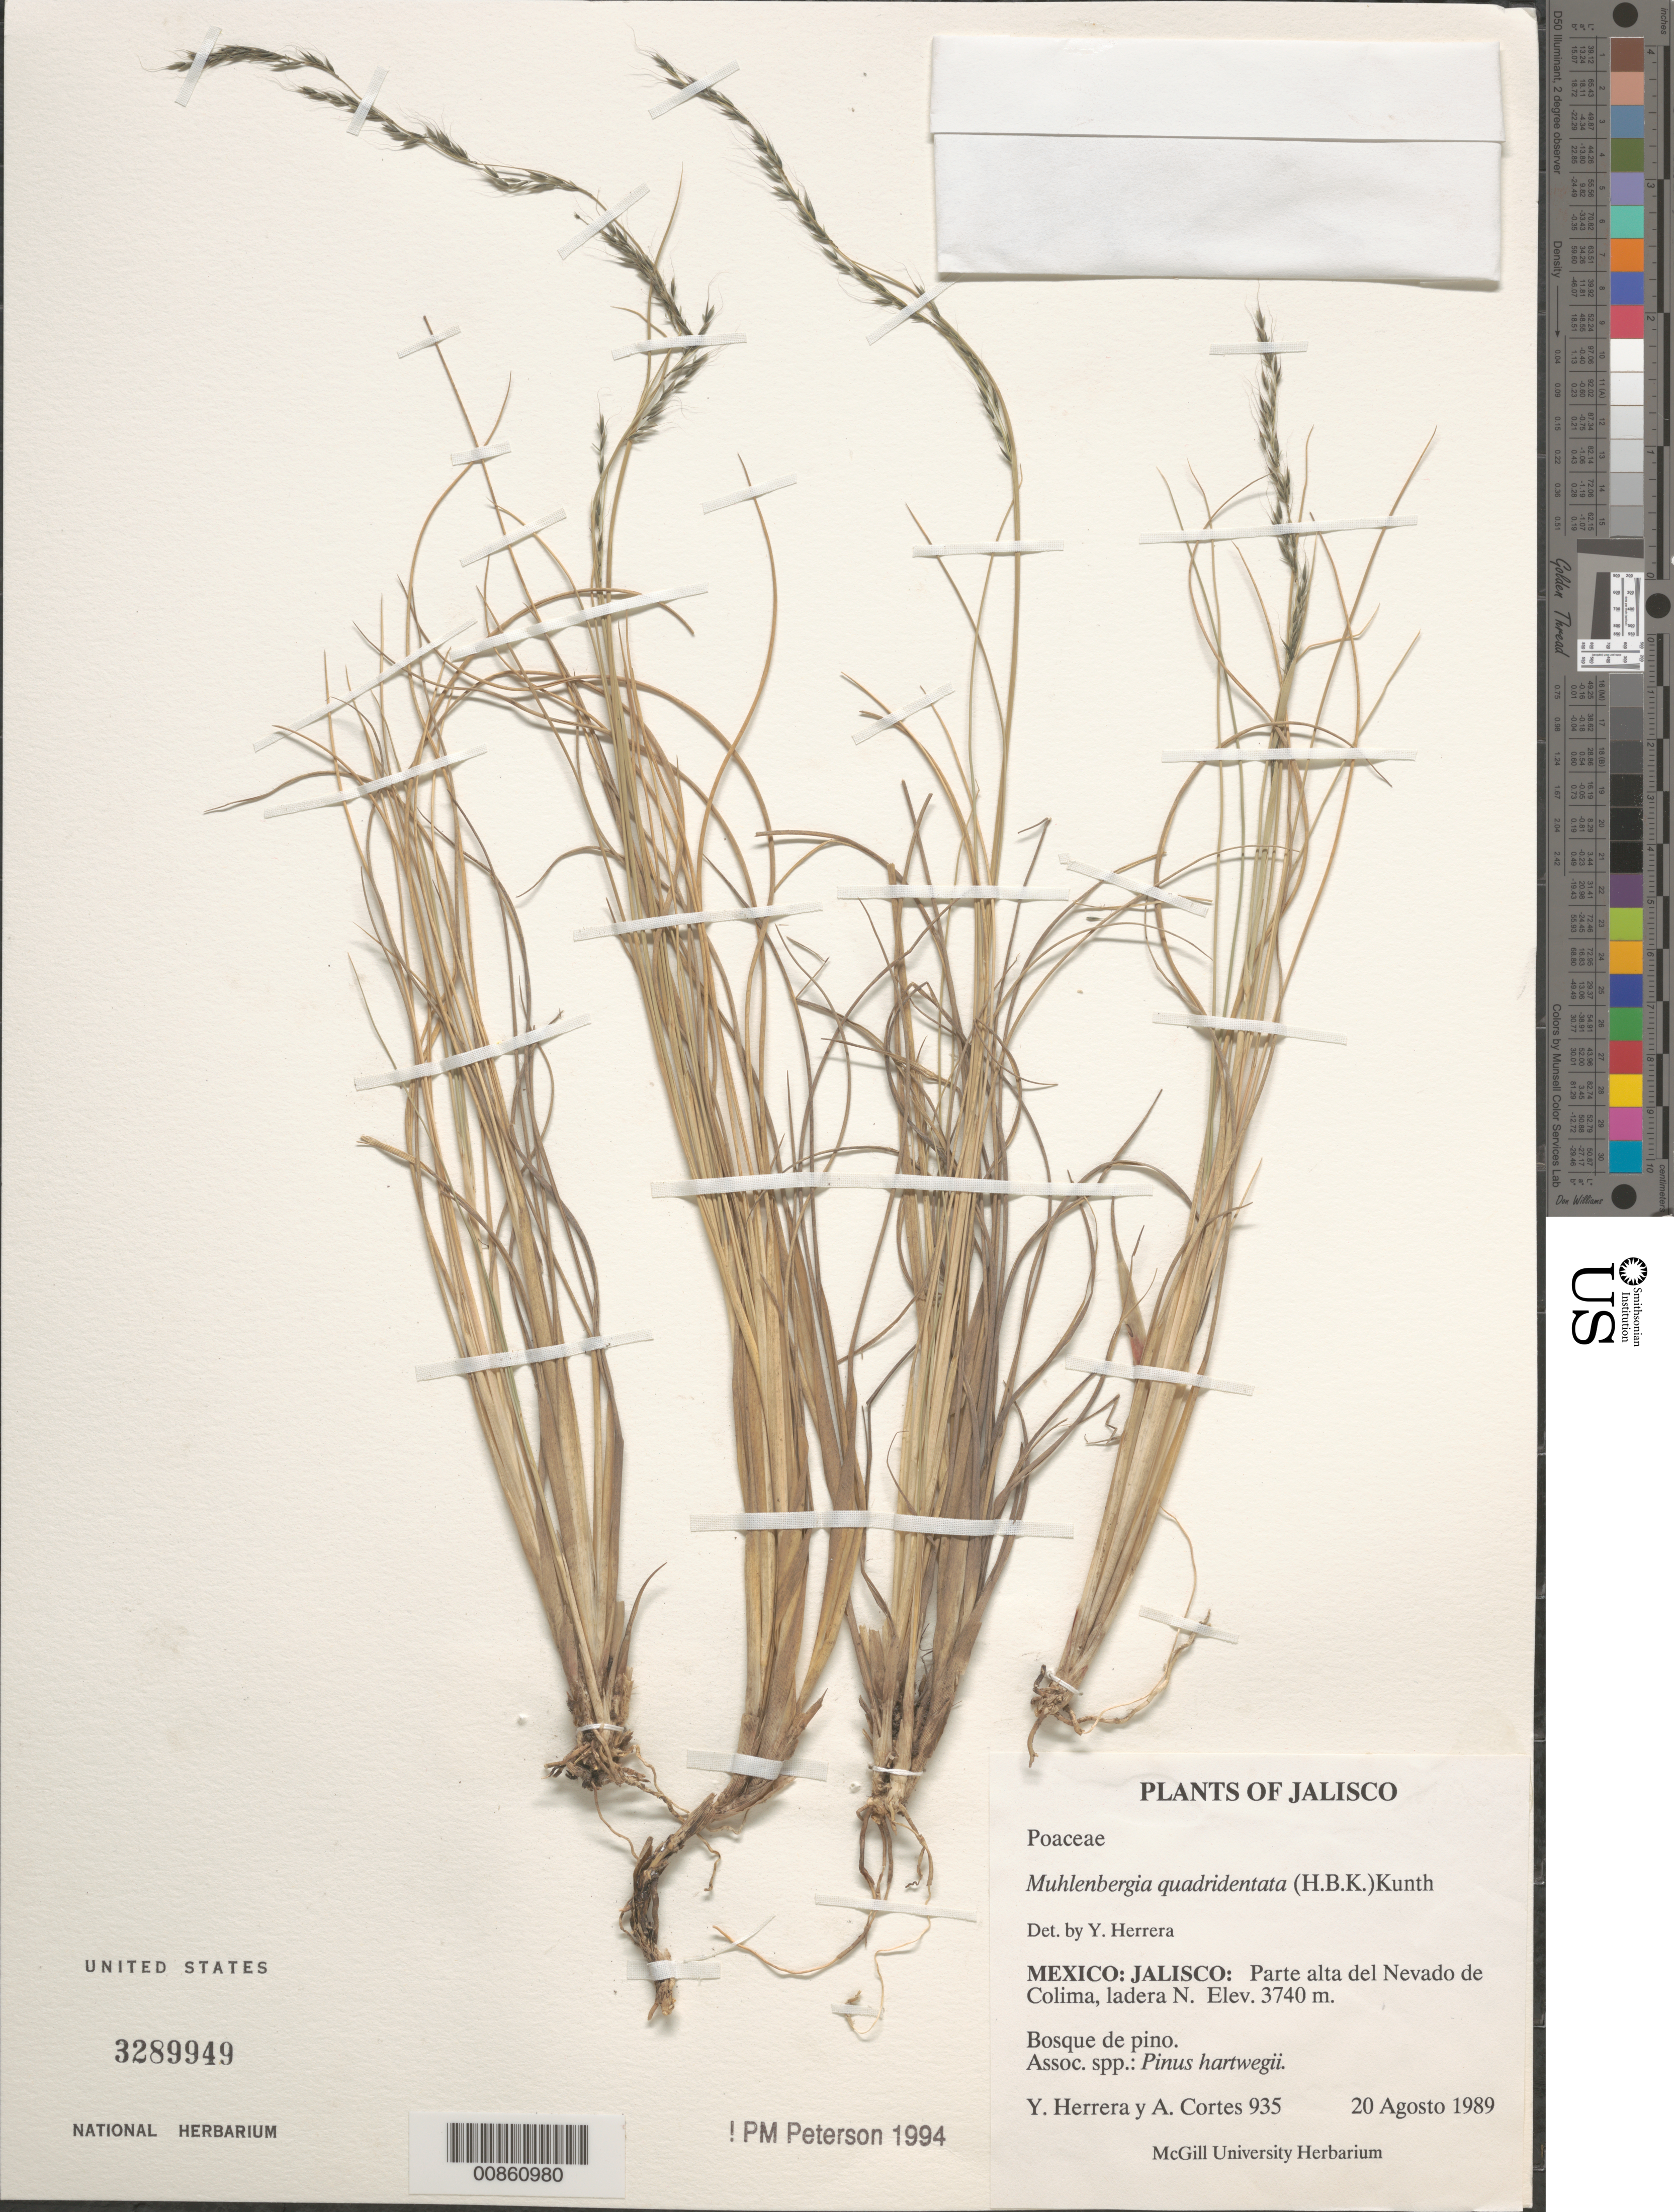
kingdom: Plantae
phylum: Tracheophyta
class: Liliopsida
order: Poales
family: Poaceae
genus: Muhlenbergia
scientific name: Muhlenbergia purpusii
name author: Mez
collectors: Y. Herrera Arrieta & A. Cortès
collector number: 935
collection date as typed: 20 Aug 1989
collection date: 1989-08-20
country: Mexico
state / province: Jalisco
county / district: Zapotitlán de Vadillo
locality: Parque Nacional Nevado de Colima, mpio. Zapotitlán de Vadillo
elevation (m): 3650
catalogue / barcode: US 3289949